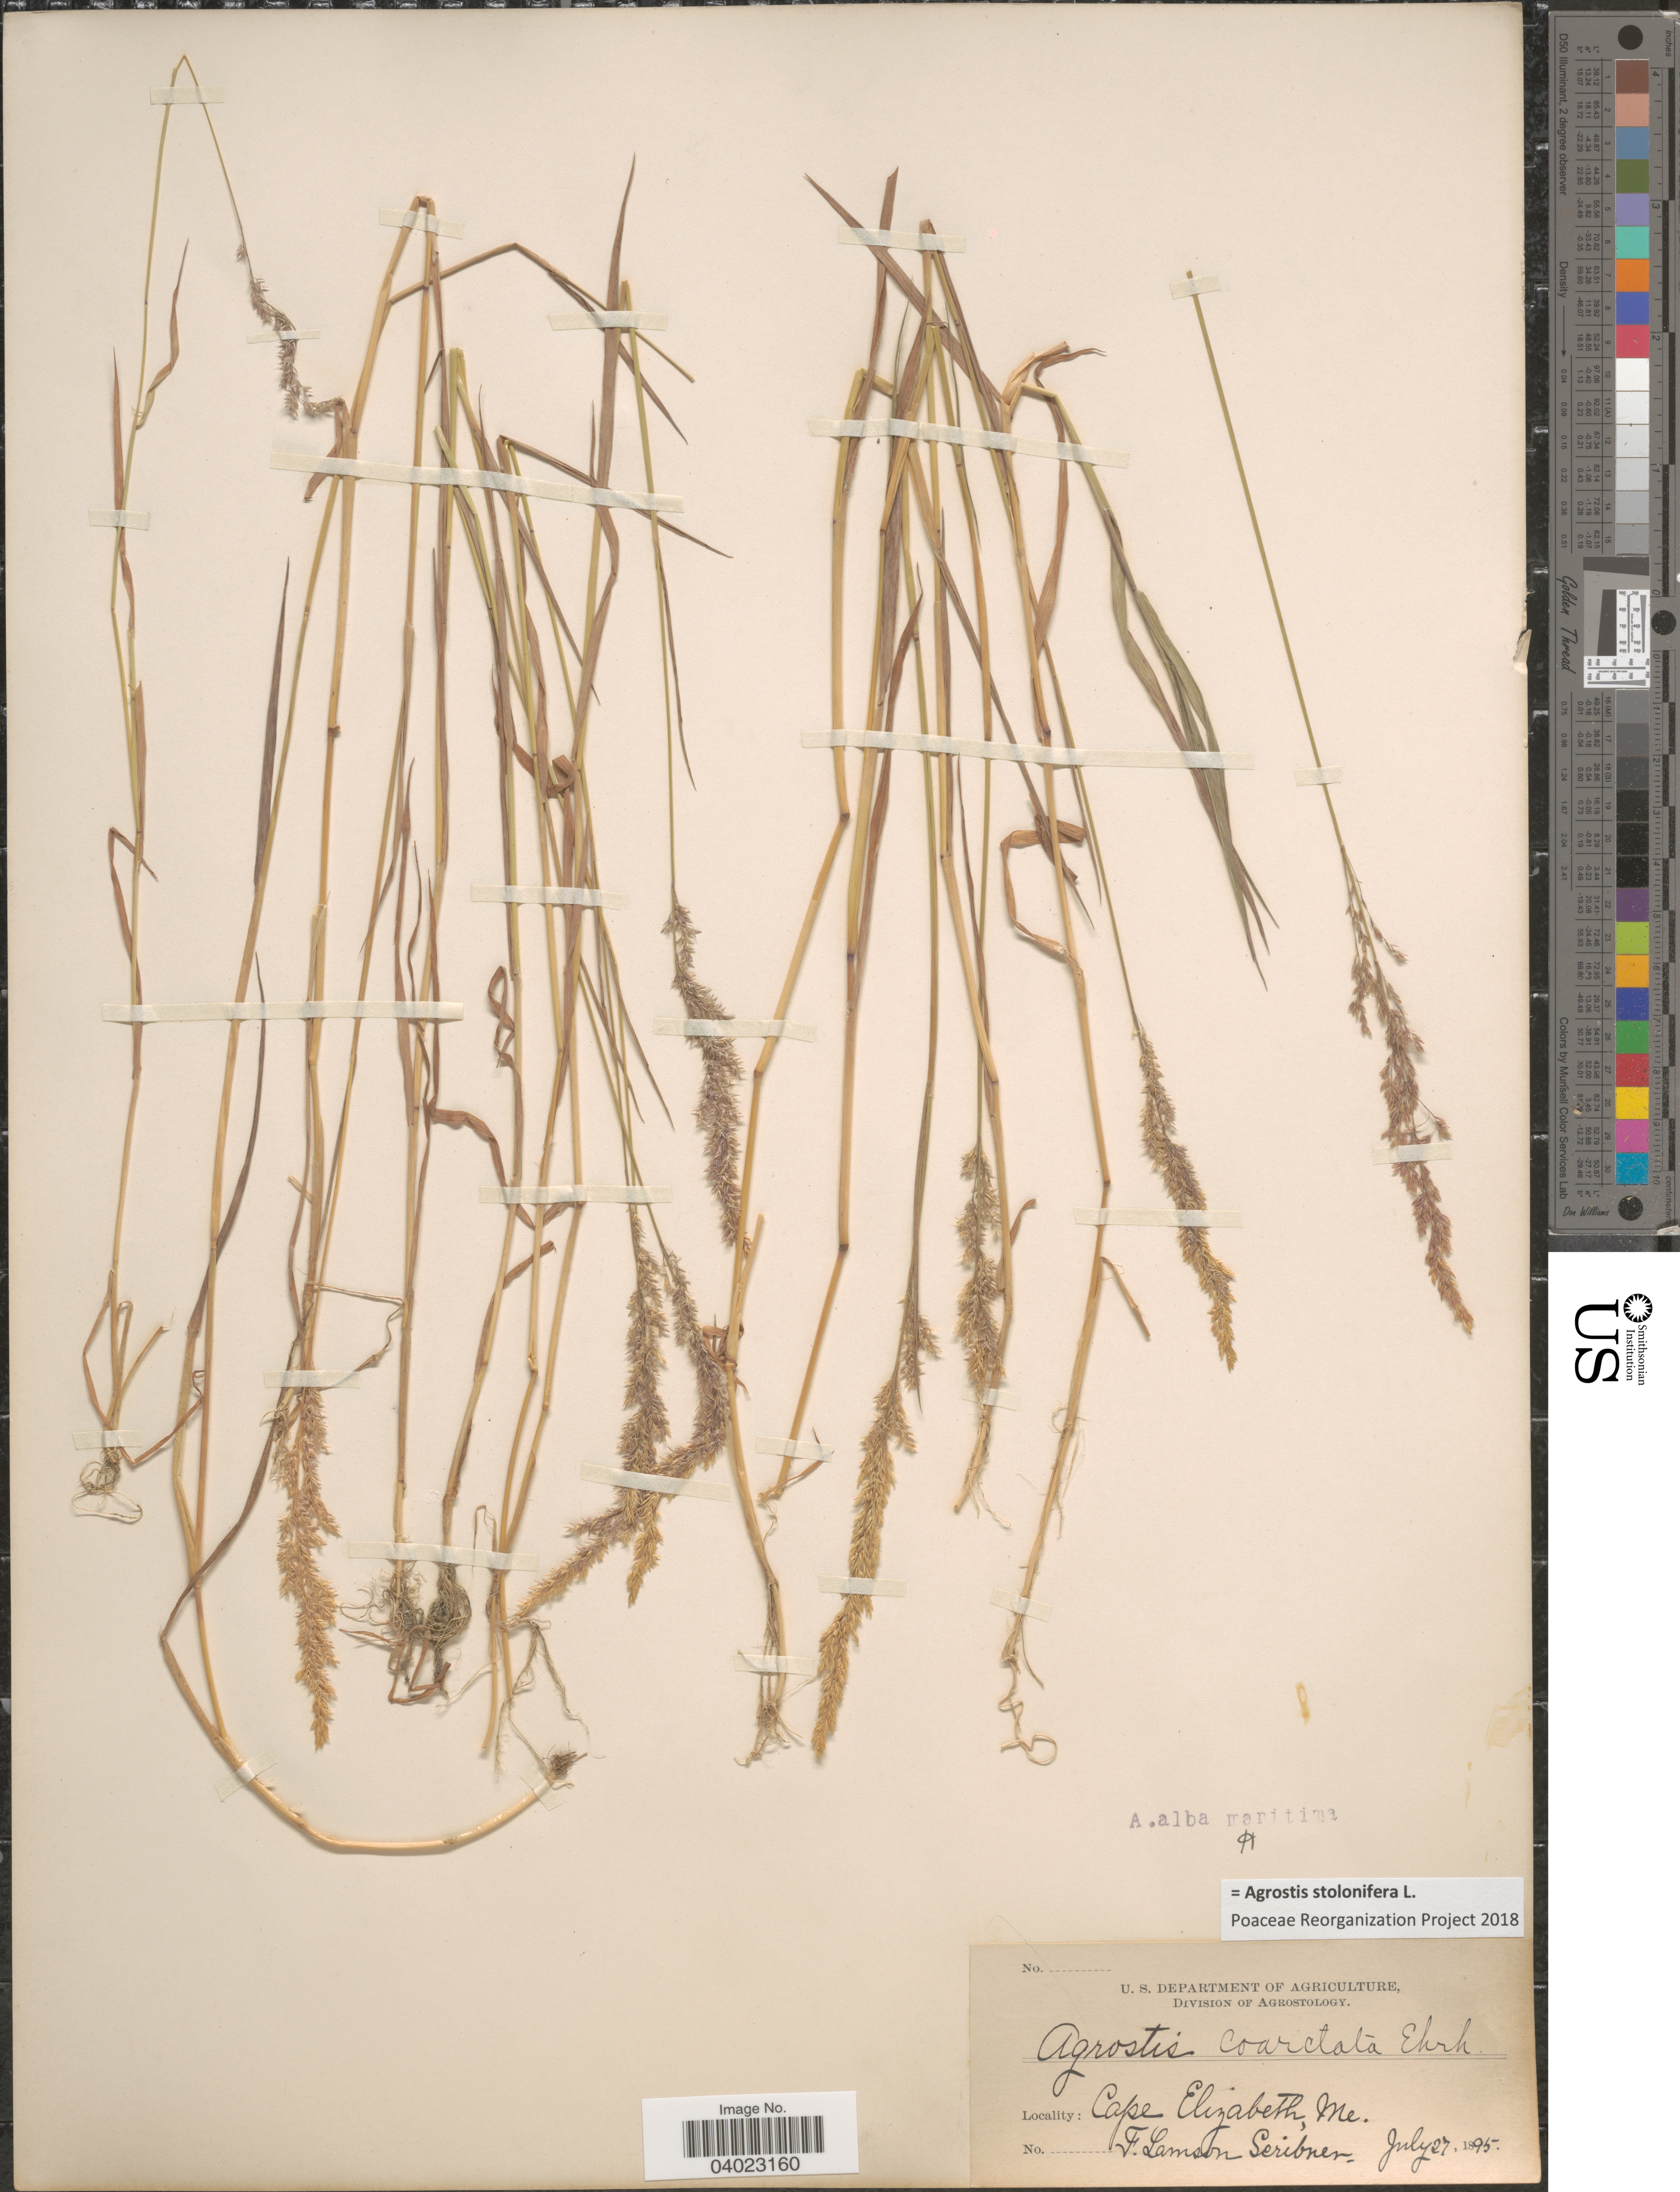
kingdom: Plantae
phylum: Tracheophyta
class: Liliopsida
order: Poales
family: Poaceae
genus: Agrostis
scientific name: Agrostis stolonifera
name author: L.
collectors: F. Lamson-Scribner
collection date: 1895-07-27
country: United States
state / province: Maine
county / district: Cumberland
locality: Cape Elizabeth.